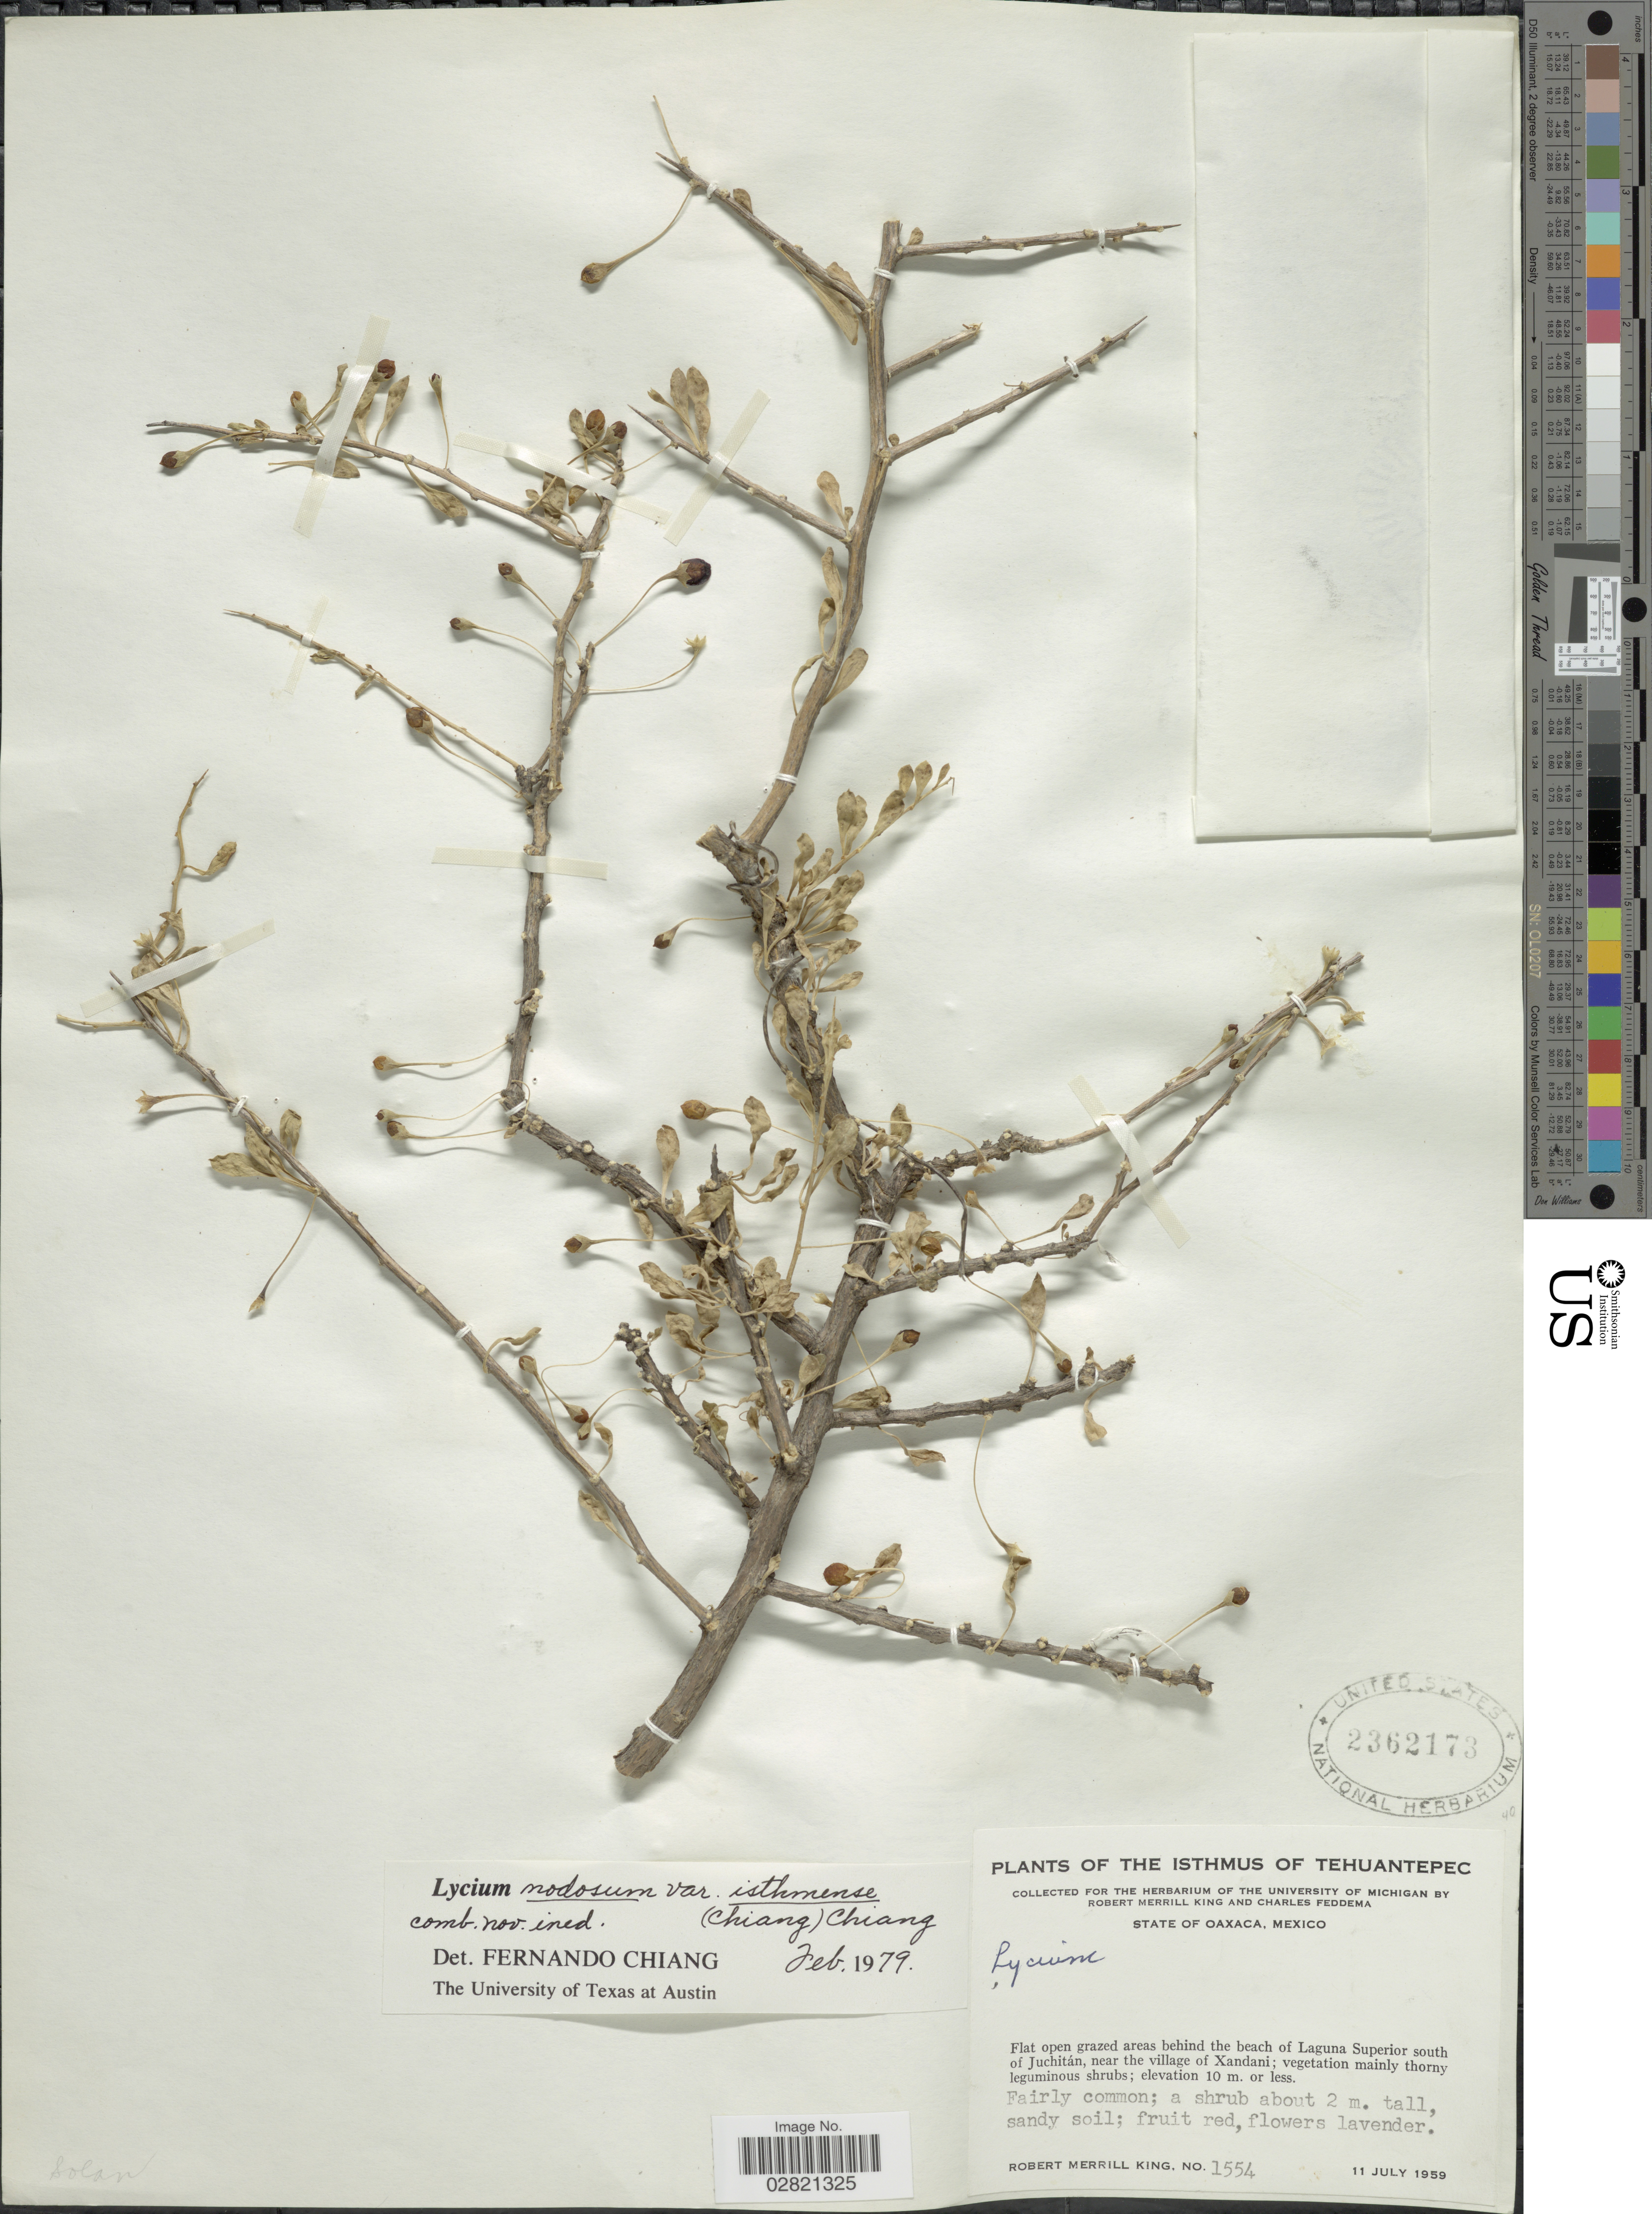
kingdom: Plantae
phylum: Tracheophyta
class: Magnoliopsida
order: Solanales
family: Solanaceae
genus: Lycium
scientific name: Lycium nodosum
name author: Miers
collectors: R. M. King & C. Feddema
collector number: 1554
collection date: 1959-07-11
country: Mexico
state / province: Oaxaca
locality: The Isthmus of Tehuantepec, behind the beach of Laguna Superior south of Juchitán, near the village of Xandani.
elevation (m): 10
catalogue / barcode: US 2362173